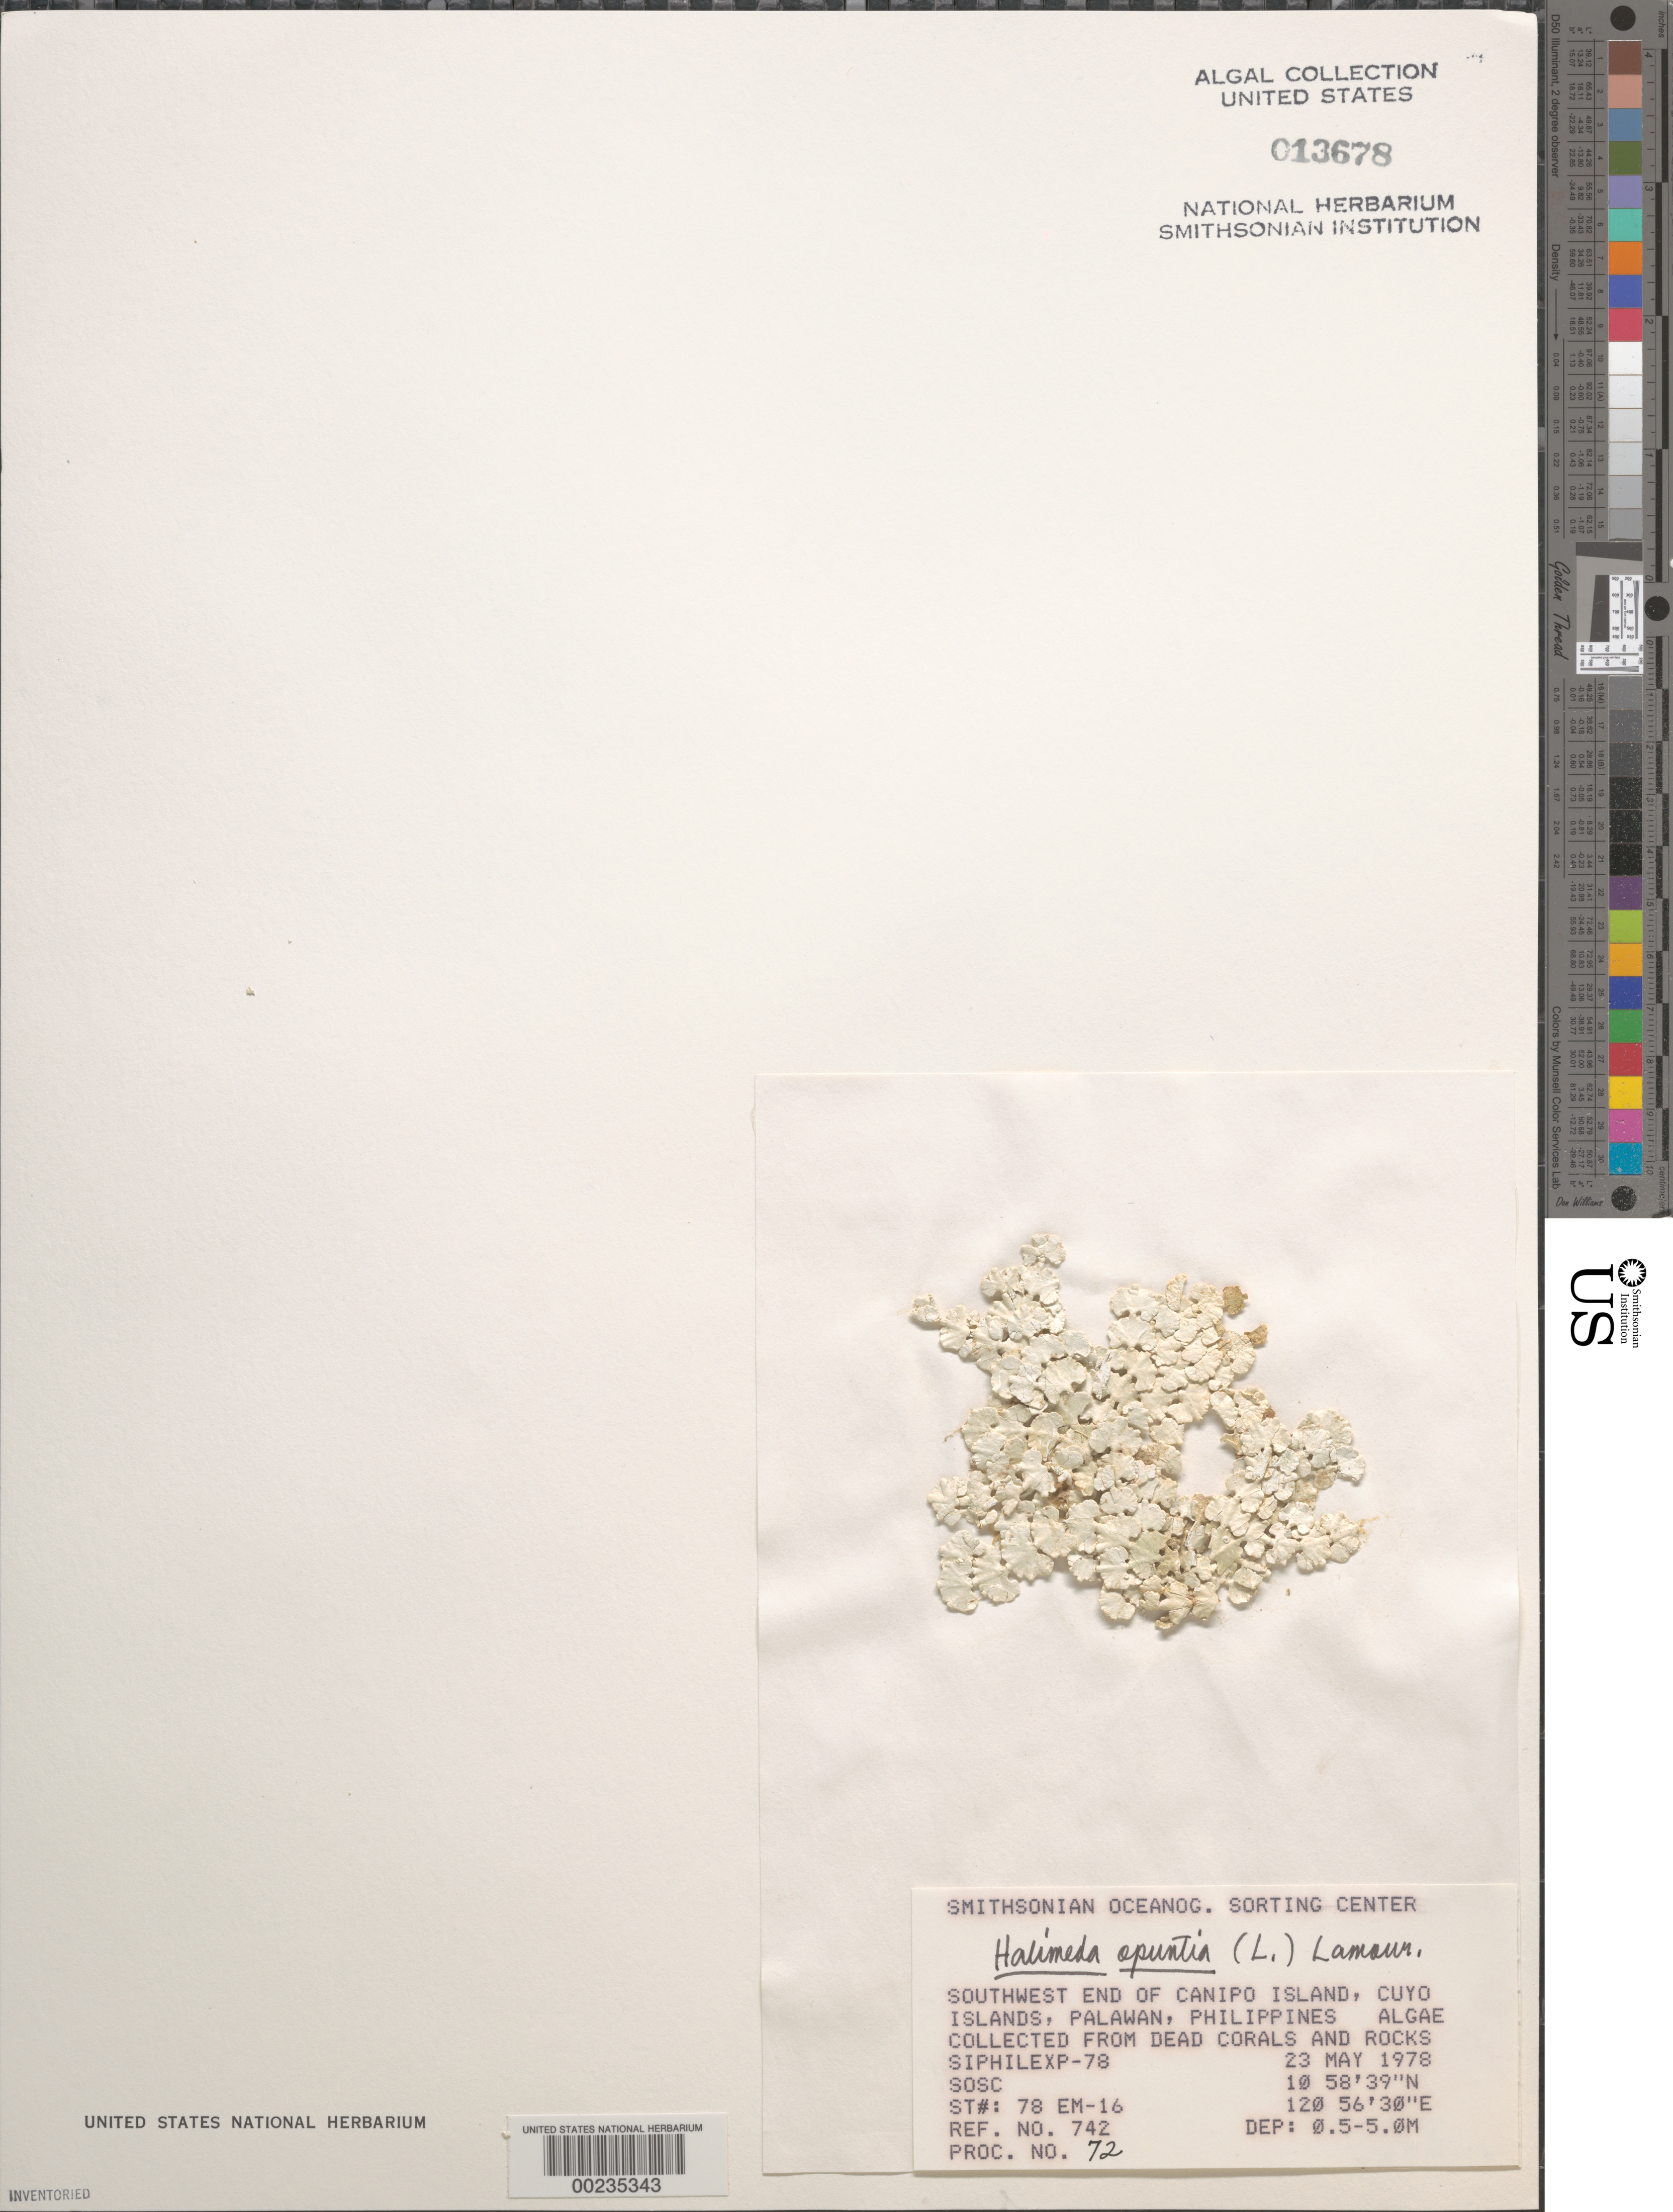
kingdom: Plantae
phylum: Chlorophyta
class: Ulvophyceae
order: Bryopsidales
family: Halimedaceae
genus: Halimeda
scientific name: Halimeda opuntia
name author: (L.) J.V.Lamouroux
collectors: SOSC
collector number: Station 78 Em-16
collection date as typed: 23 May 1978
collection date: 1978-05-23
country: Philippines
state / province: Mimaropa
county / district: Palawan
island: Canipo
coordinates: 10 58' 39" N, 120 56' 30" E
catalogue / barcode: US 13678